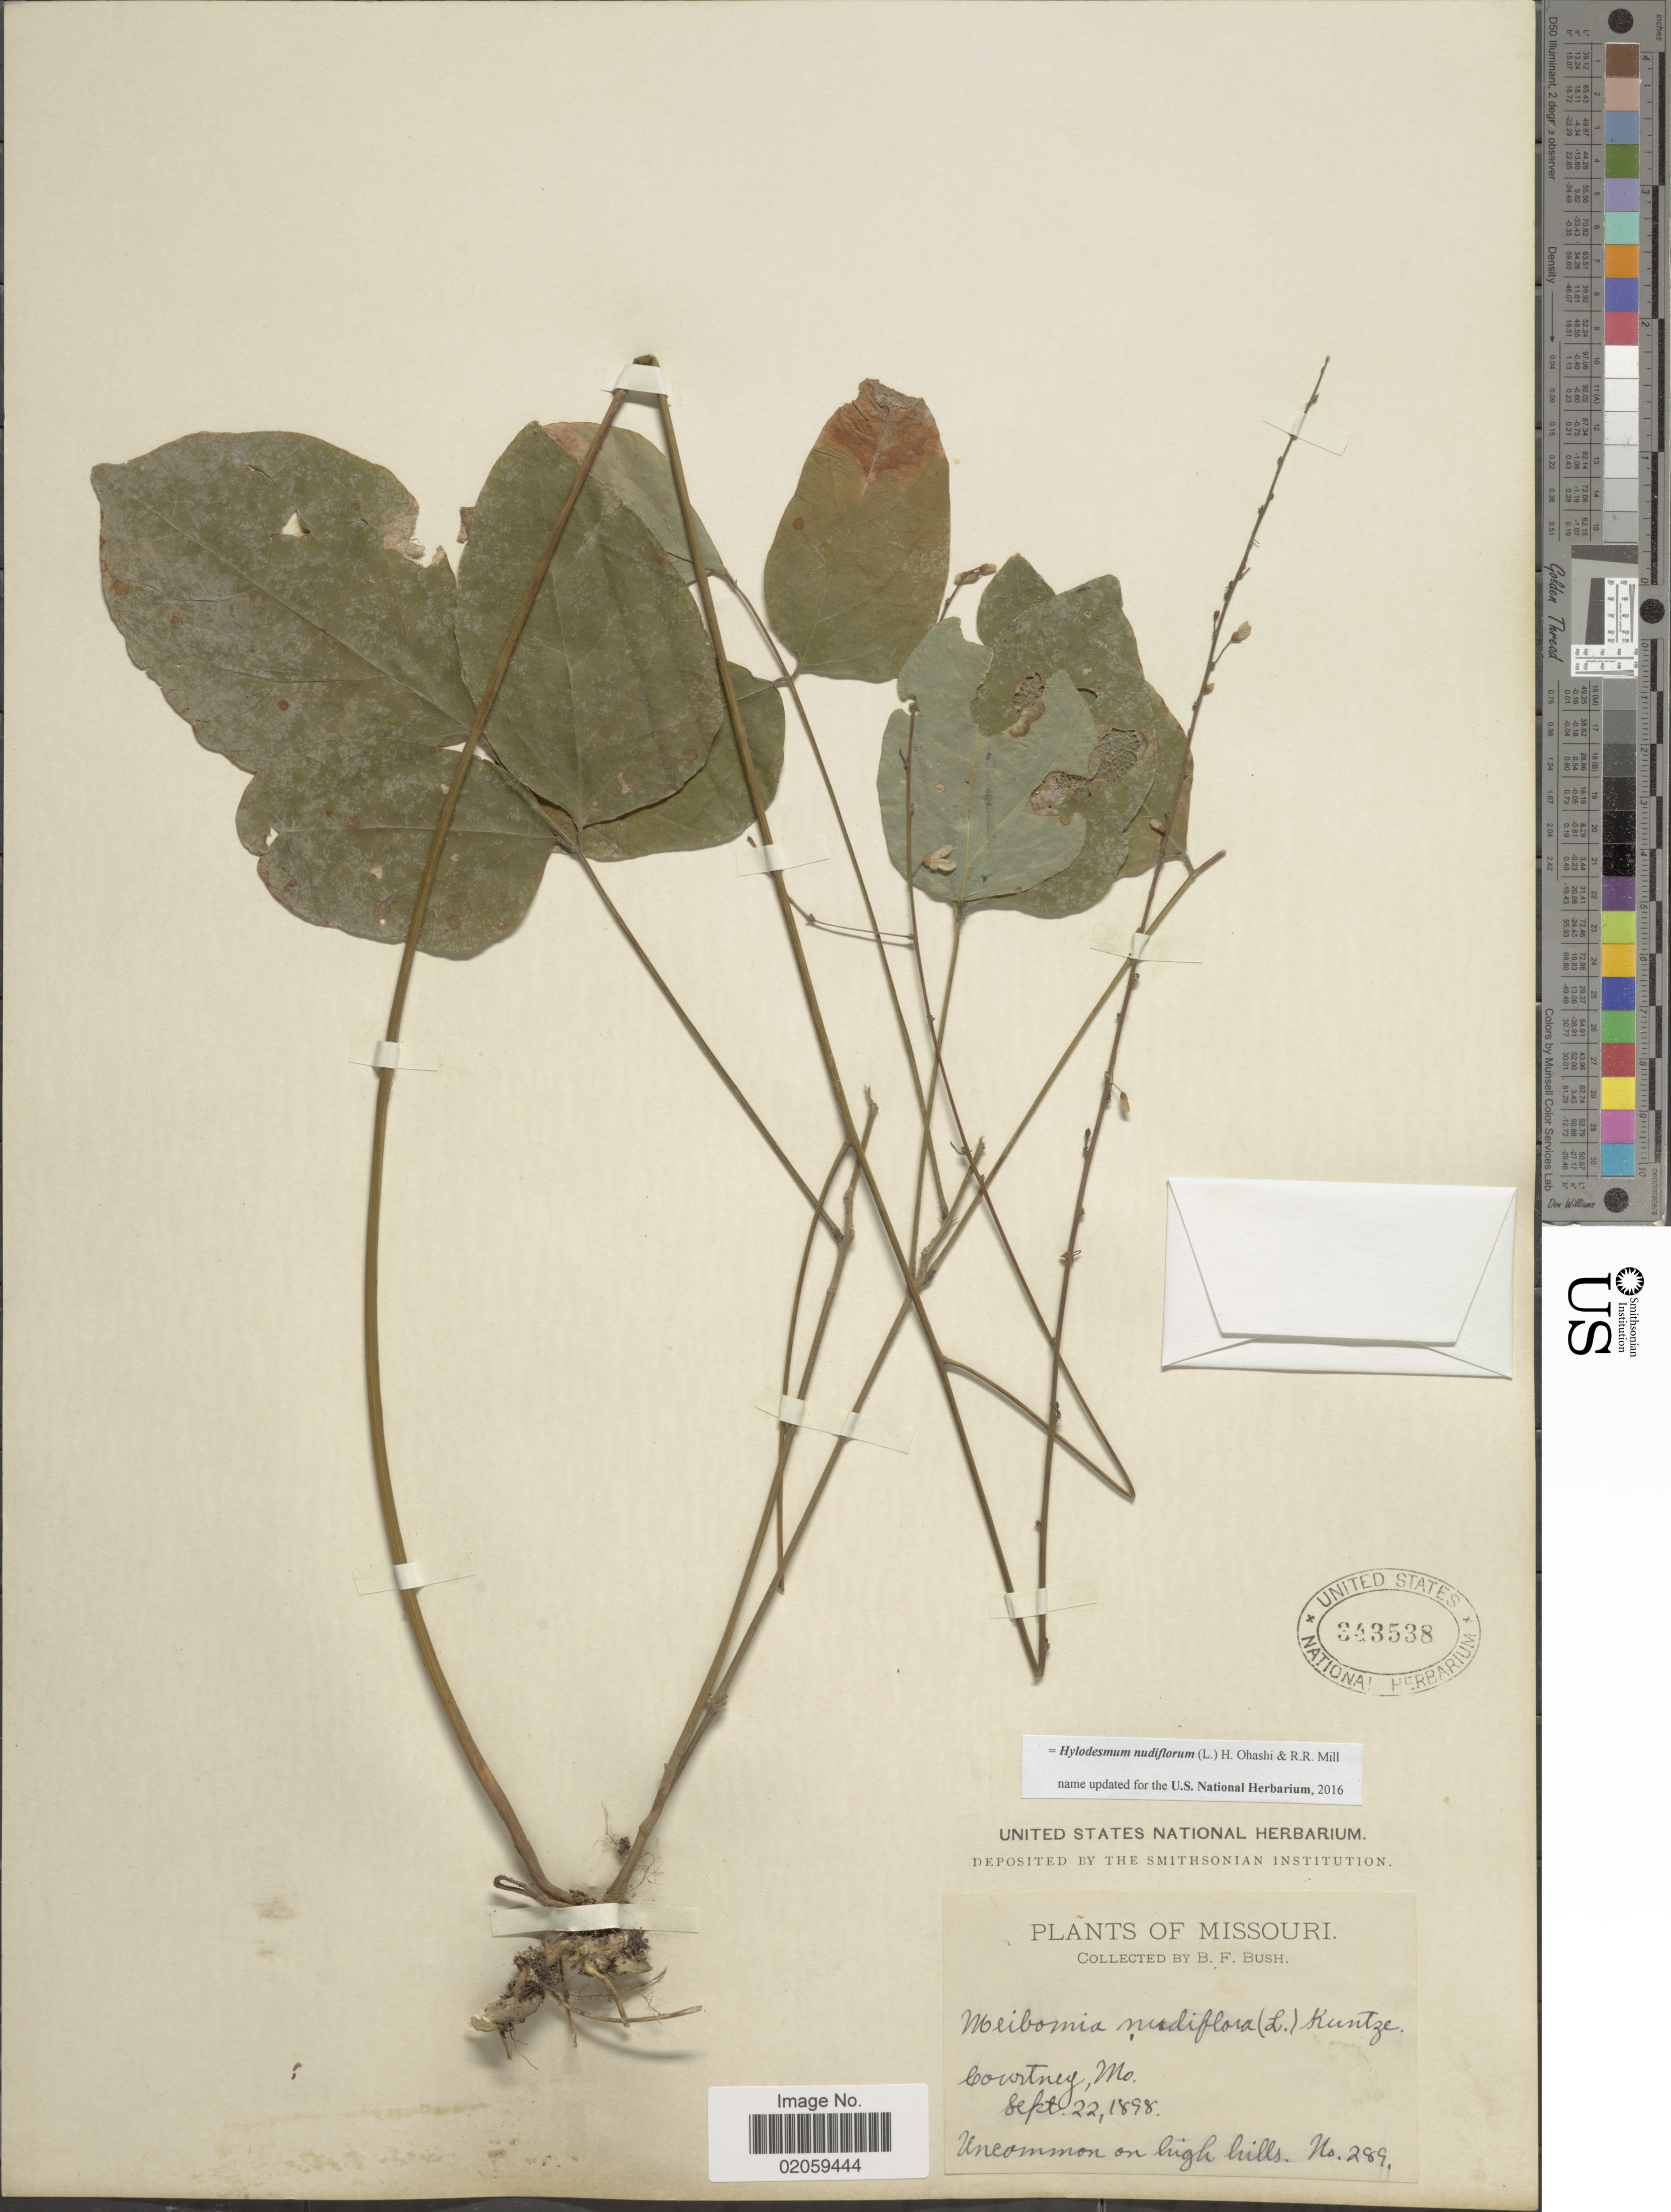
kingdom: Plantae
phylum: Tracheophyta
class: Magnoliopsida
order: Fabales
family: Fabaceae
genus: Hylodesmum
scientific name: Hylodesmum nudiflorum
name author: (L.) H. Ohashi & R.R. Mill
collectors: B. F. Bush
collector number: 289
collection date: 1898-09-22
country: United States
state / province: Missouri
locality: Courtney, Mo.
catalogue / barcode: US 343538